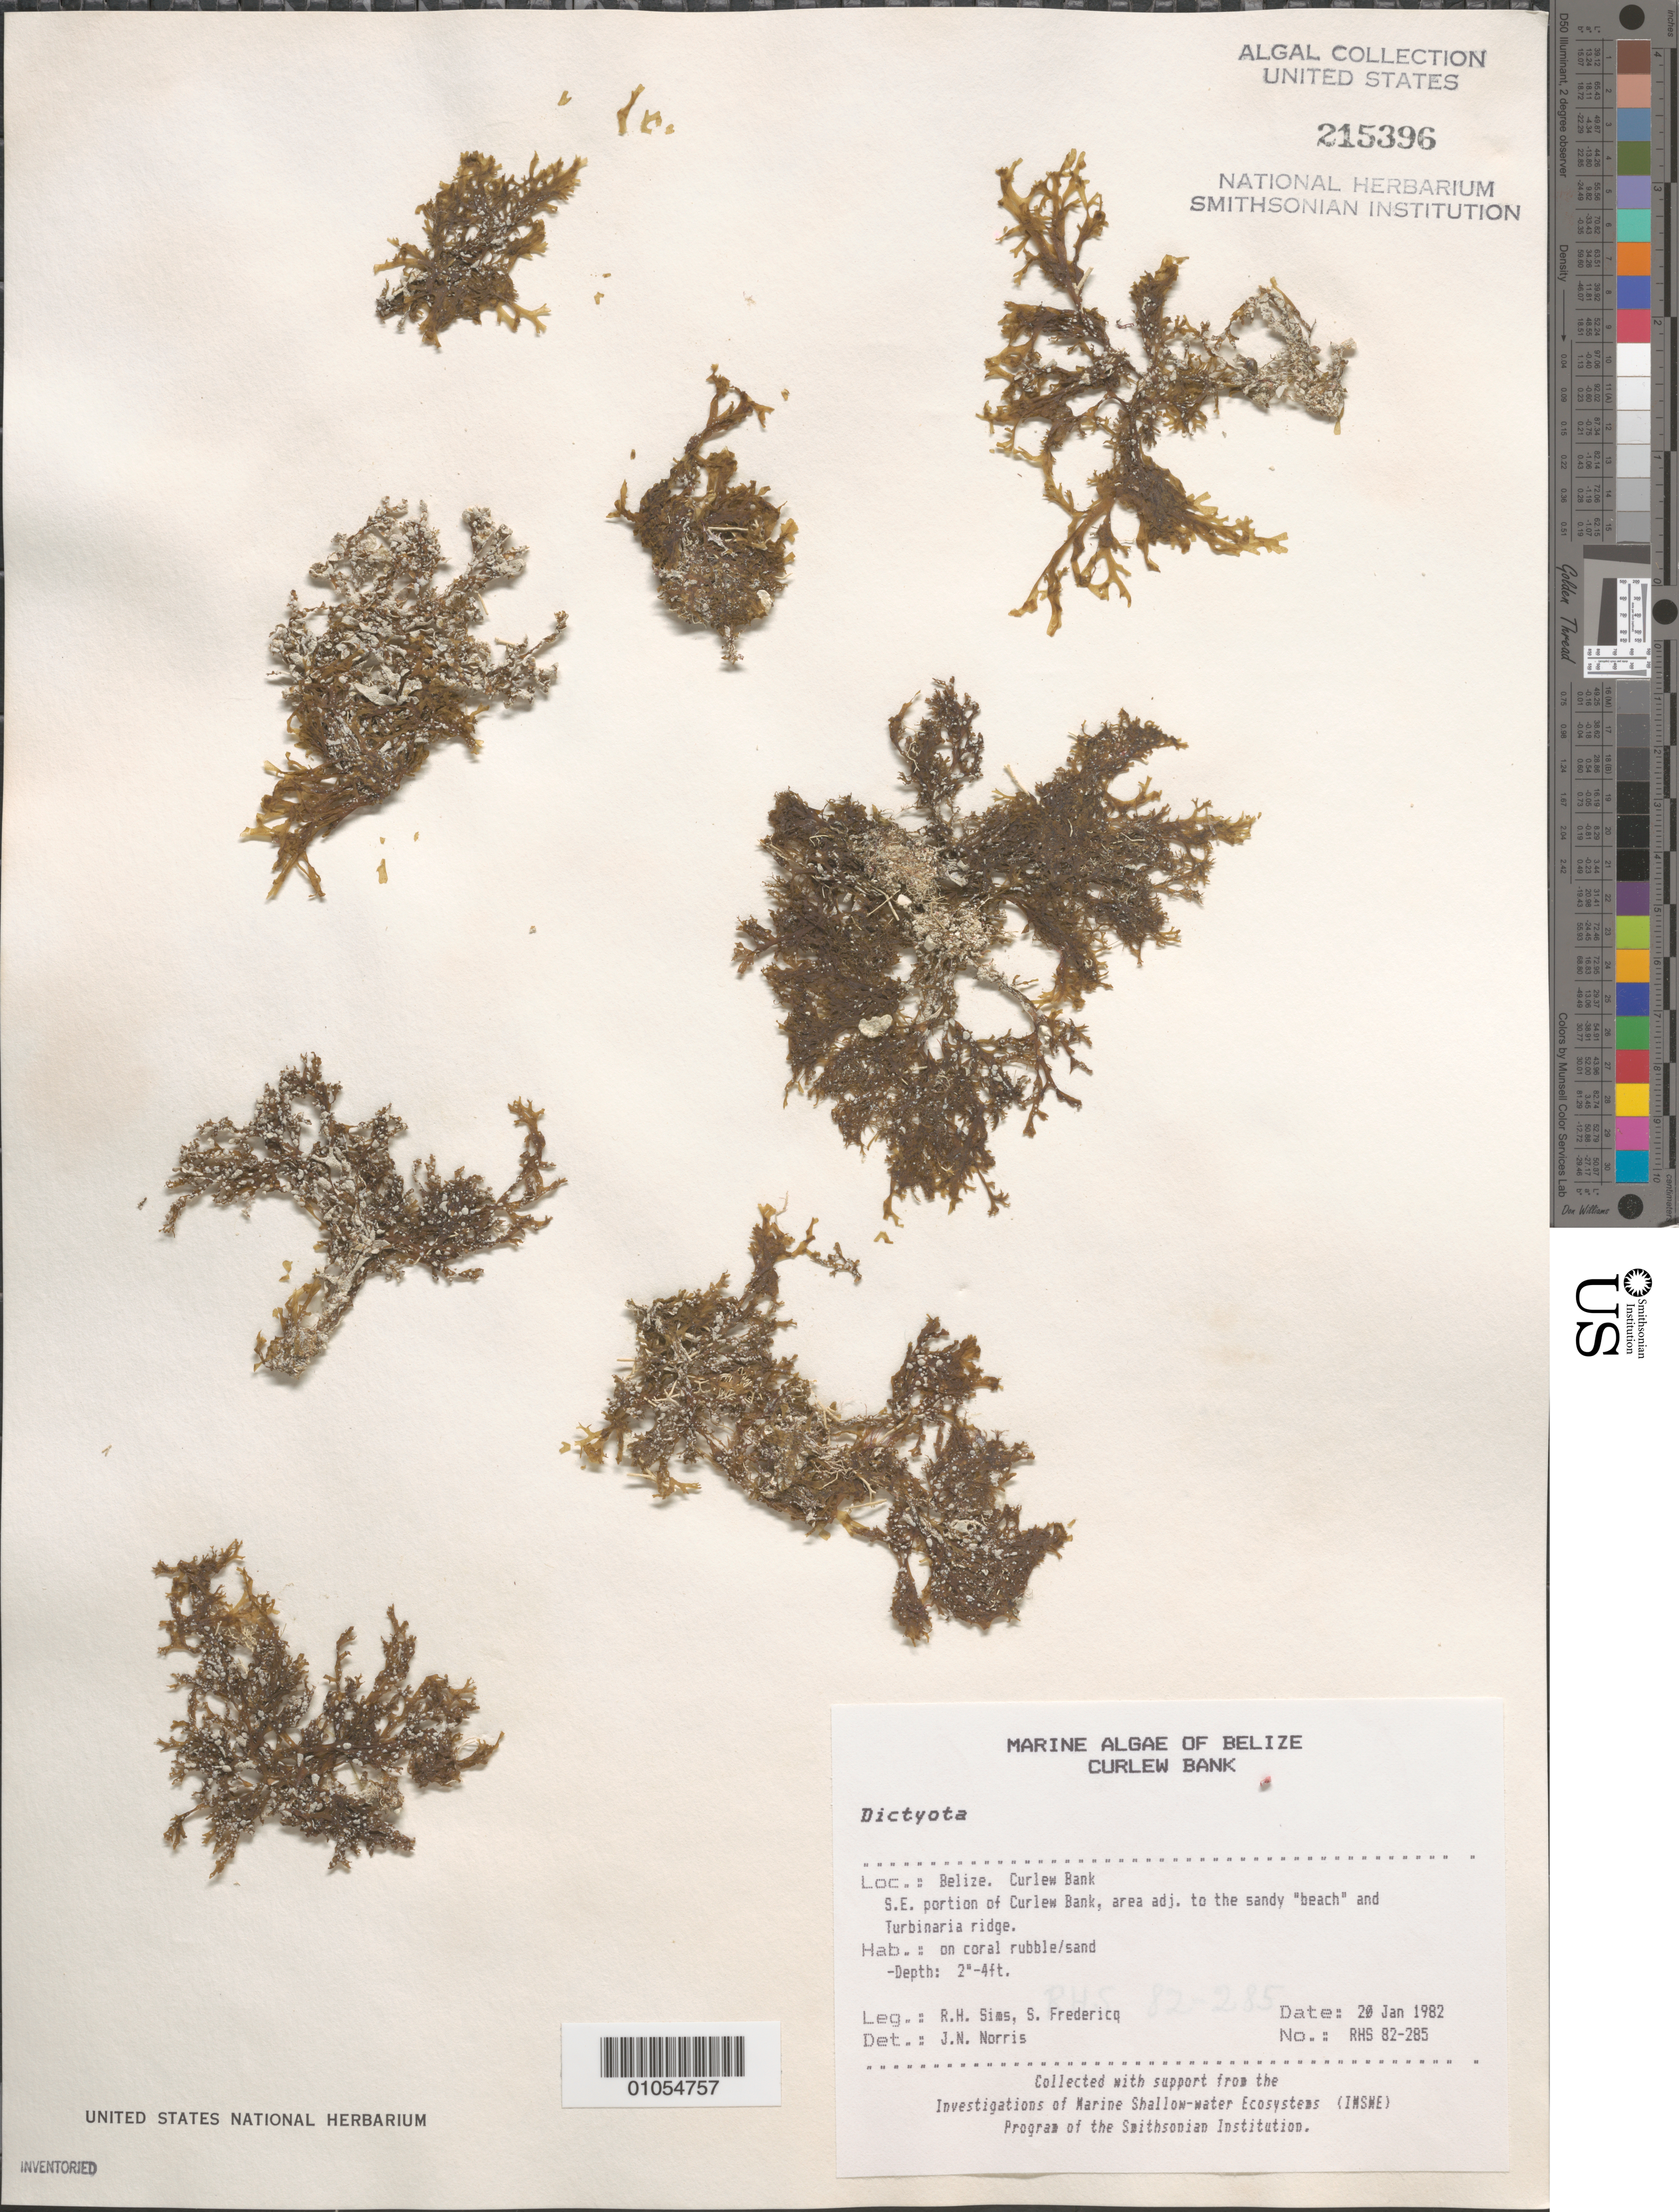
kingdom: Chromista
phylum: Ochrophyta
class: Phaeophyceae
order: Dictyotales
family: Dictyotaceae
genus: Dictyota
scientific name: Dictyota sp.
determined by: Norris, James N.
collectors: R. H. Sims & S. Fredericq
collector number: RHS 82-285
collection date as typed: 20 Jan 1982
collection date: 1982-01-20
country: Belize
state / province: Stann Creek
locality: Curlew Bank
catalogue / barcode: US 215396